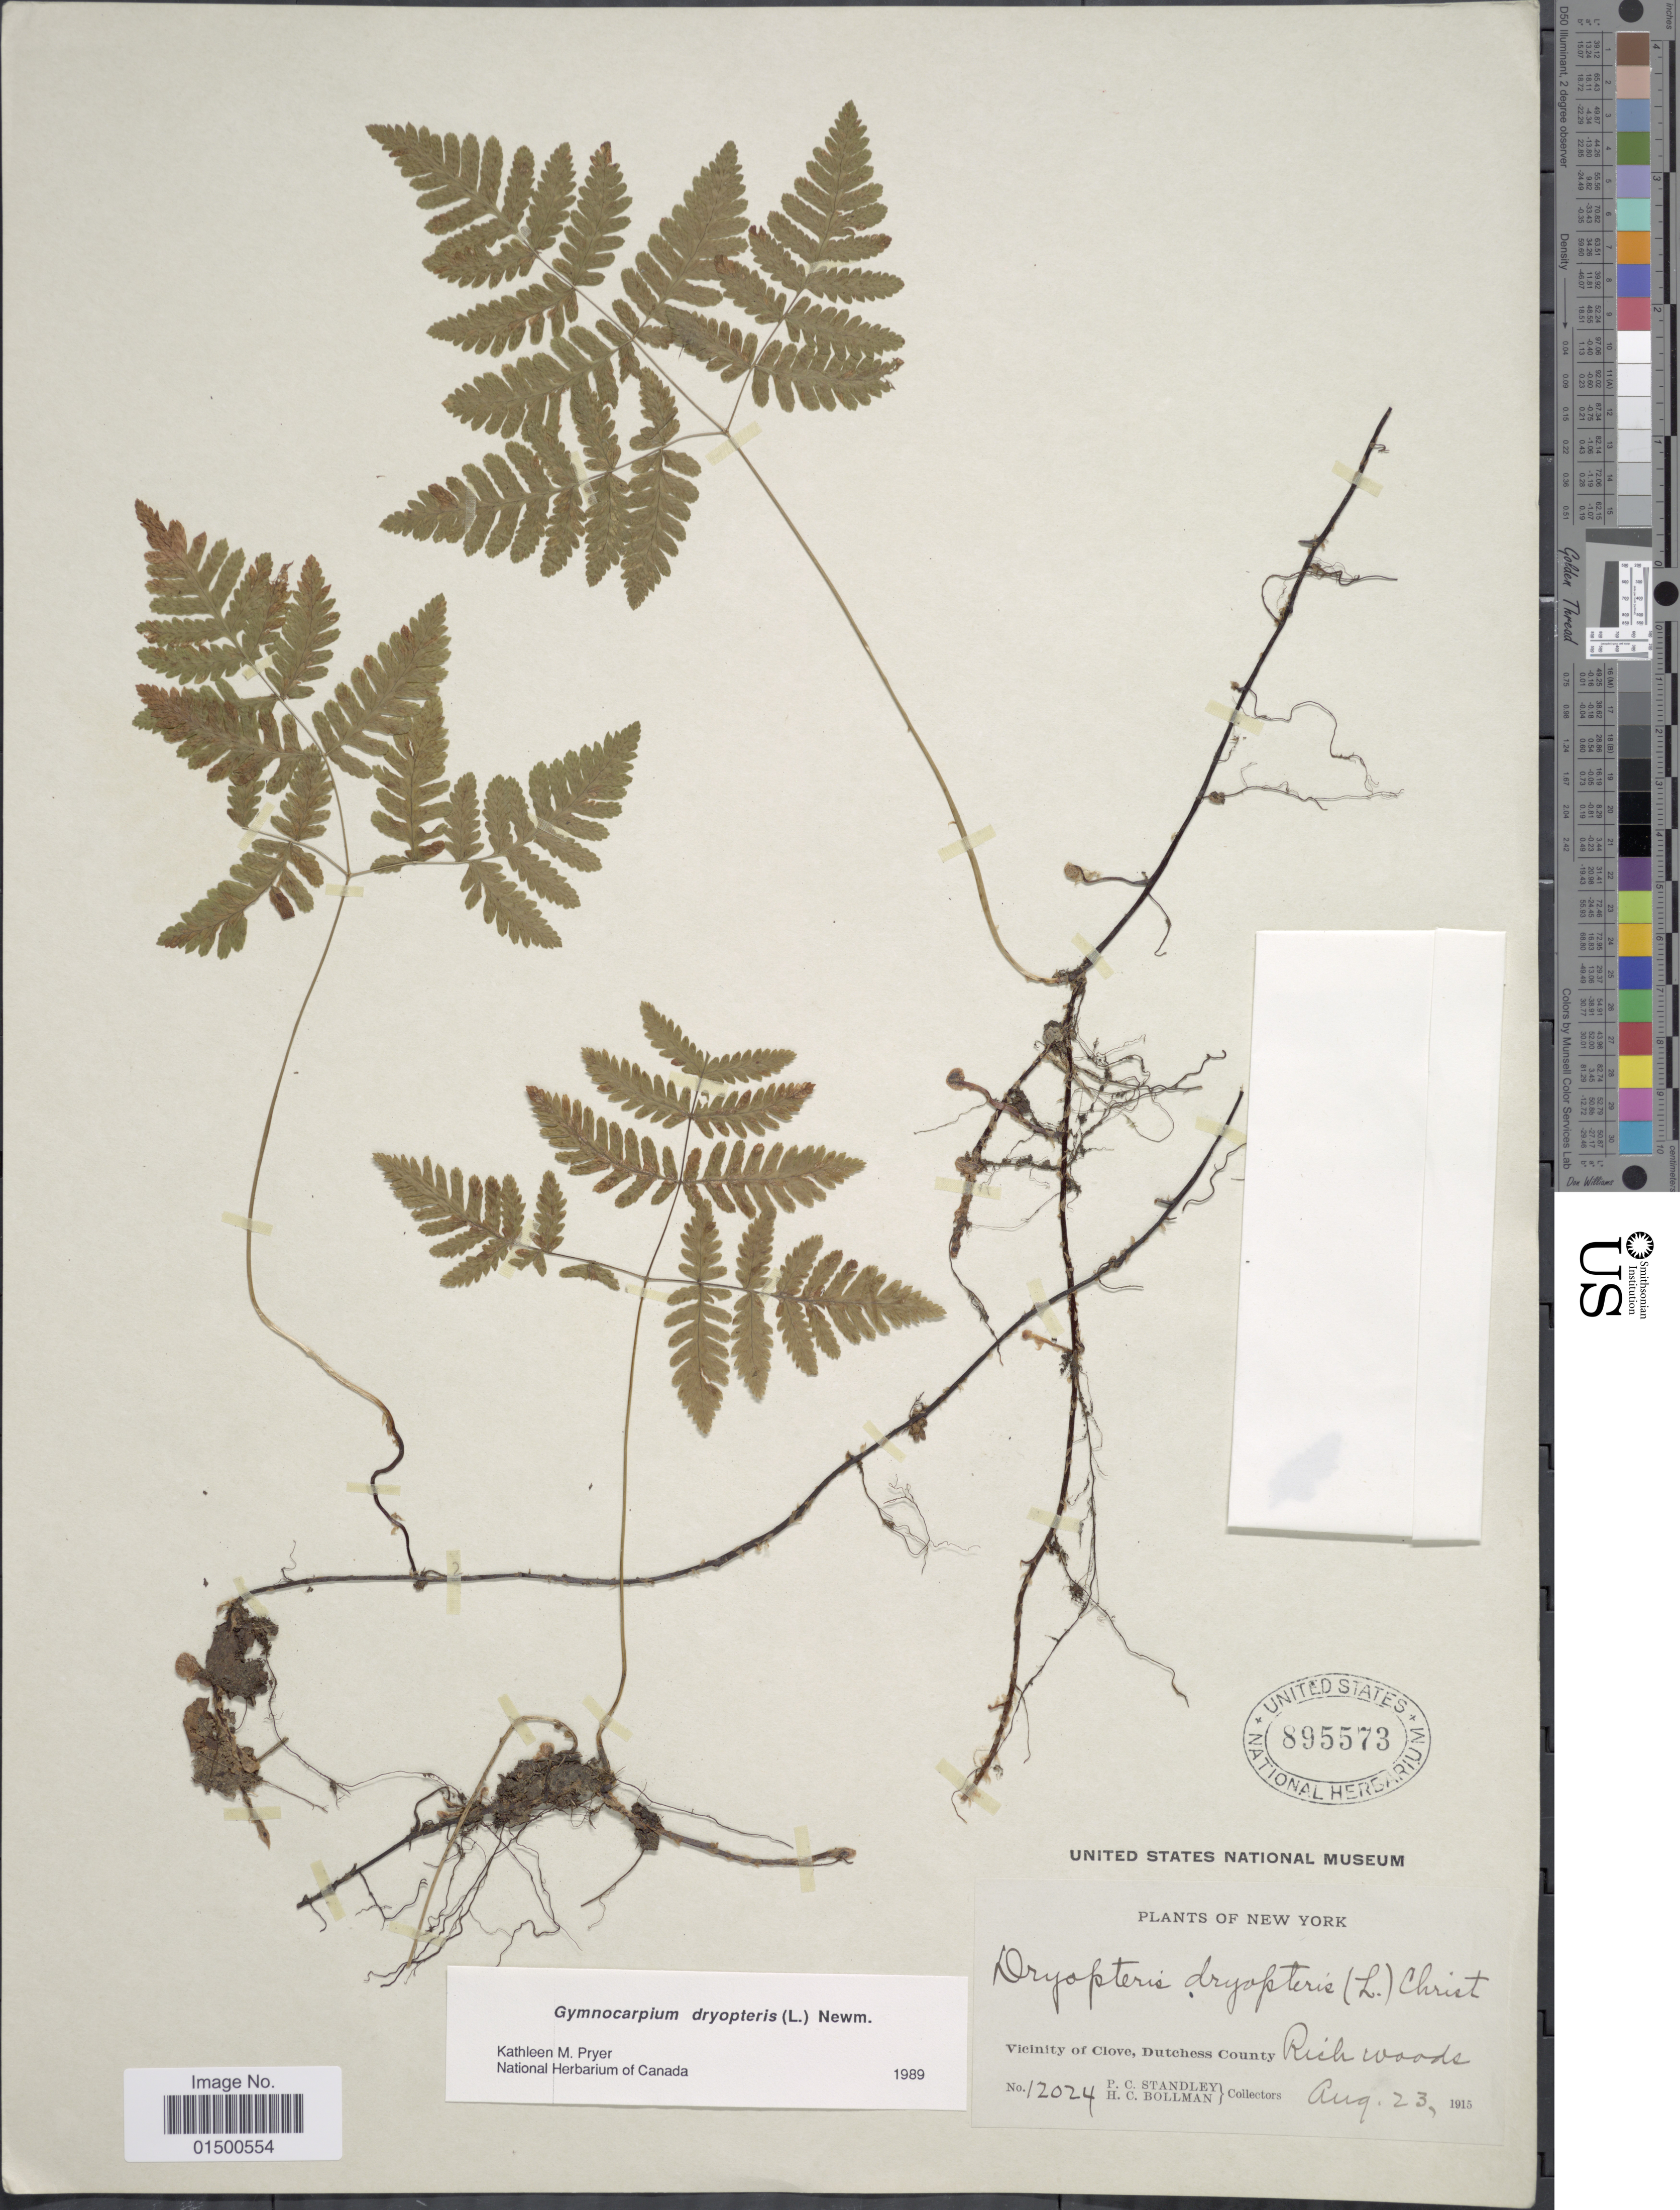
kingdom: Plantae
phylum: Tracheophyta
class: Polypodiopsida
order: Polypodiales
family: Cystopteridaceae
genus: Gymnocarpium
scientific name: Gymnocarpium dryopteris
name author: (L.) Newman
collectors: P. C. Standley & H. C. Bollman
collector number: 12024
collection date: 1915-08-23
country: United States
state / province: New York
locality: Vicinity of Clove, Dutchess County, Richwoods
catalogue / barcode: US 895573